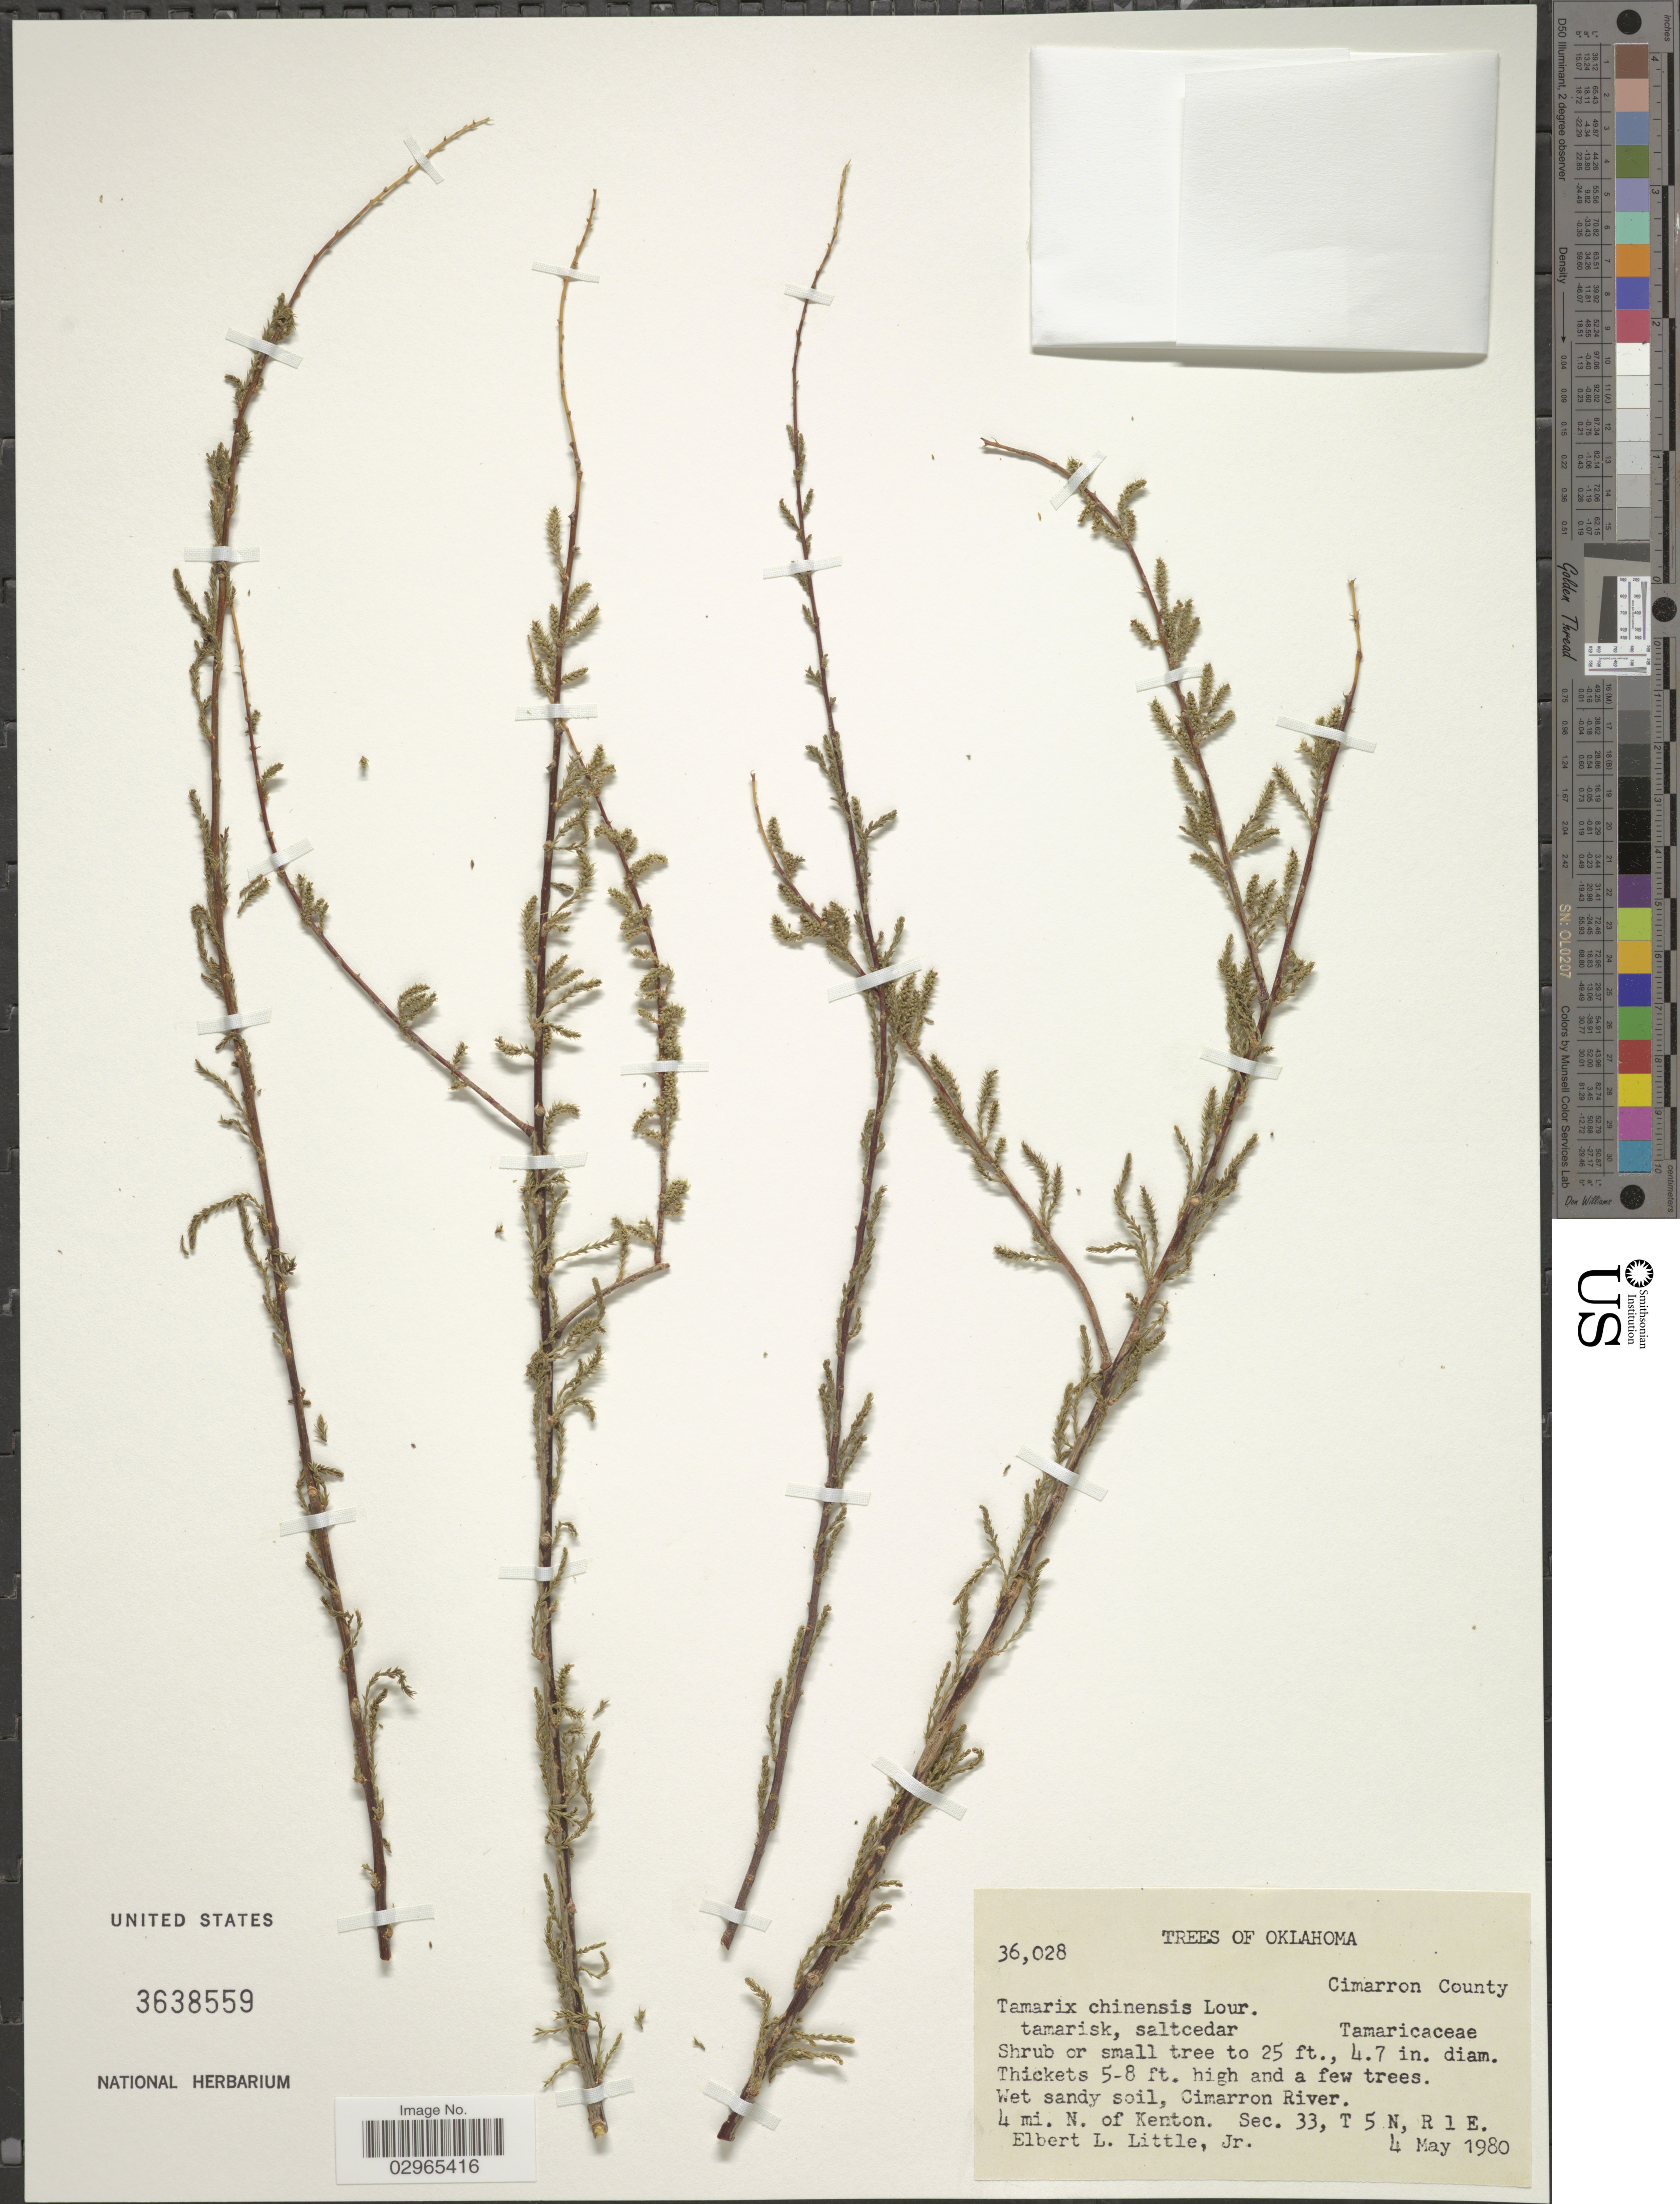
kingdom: Plantae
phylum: Tracheophyta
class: Magnoliopsida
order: Caryophyllales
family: Tamaricaceae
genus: Tamarix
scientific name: Tamarix chinensis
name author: Lour.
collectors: E. L. Little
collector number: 36028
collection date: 1980-05-04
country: United States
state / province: Oklahoma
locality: Cimarron County. Cimarron River. 4 mi. N. of Kenton. Sec. 33, T5N, R1E.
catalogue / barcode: US 3638559